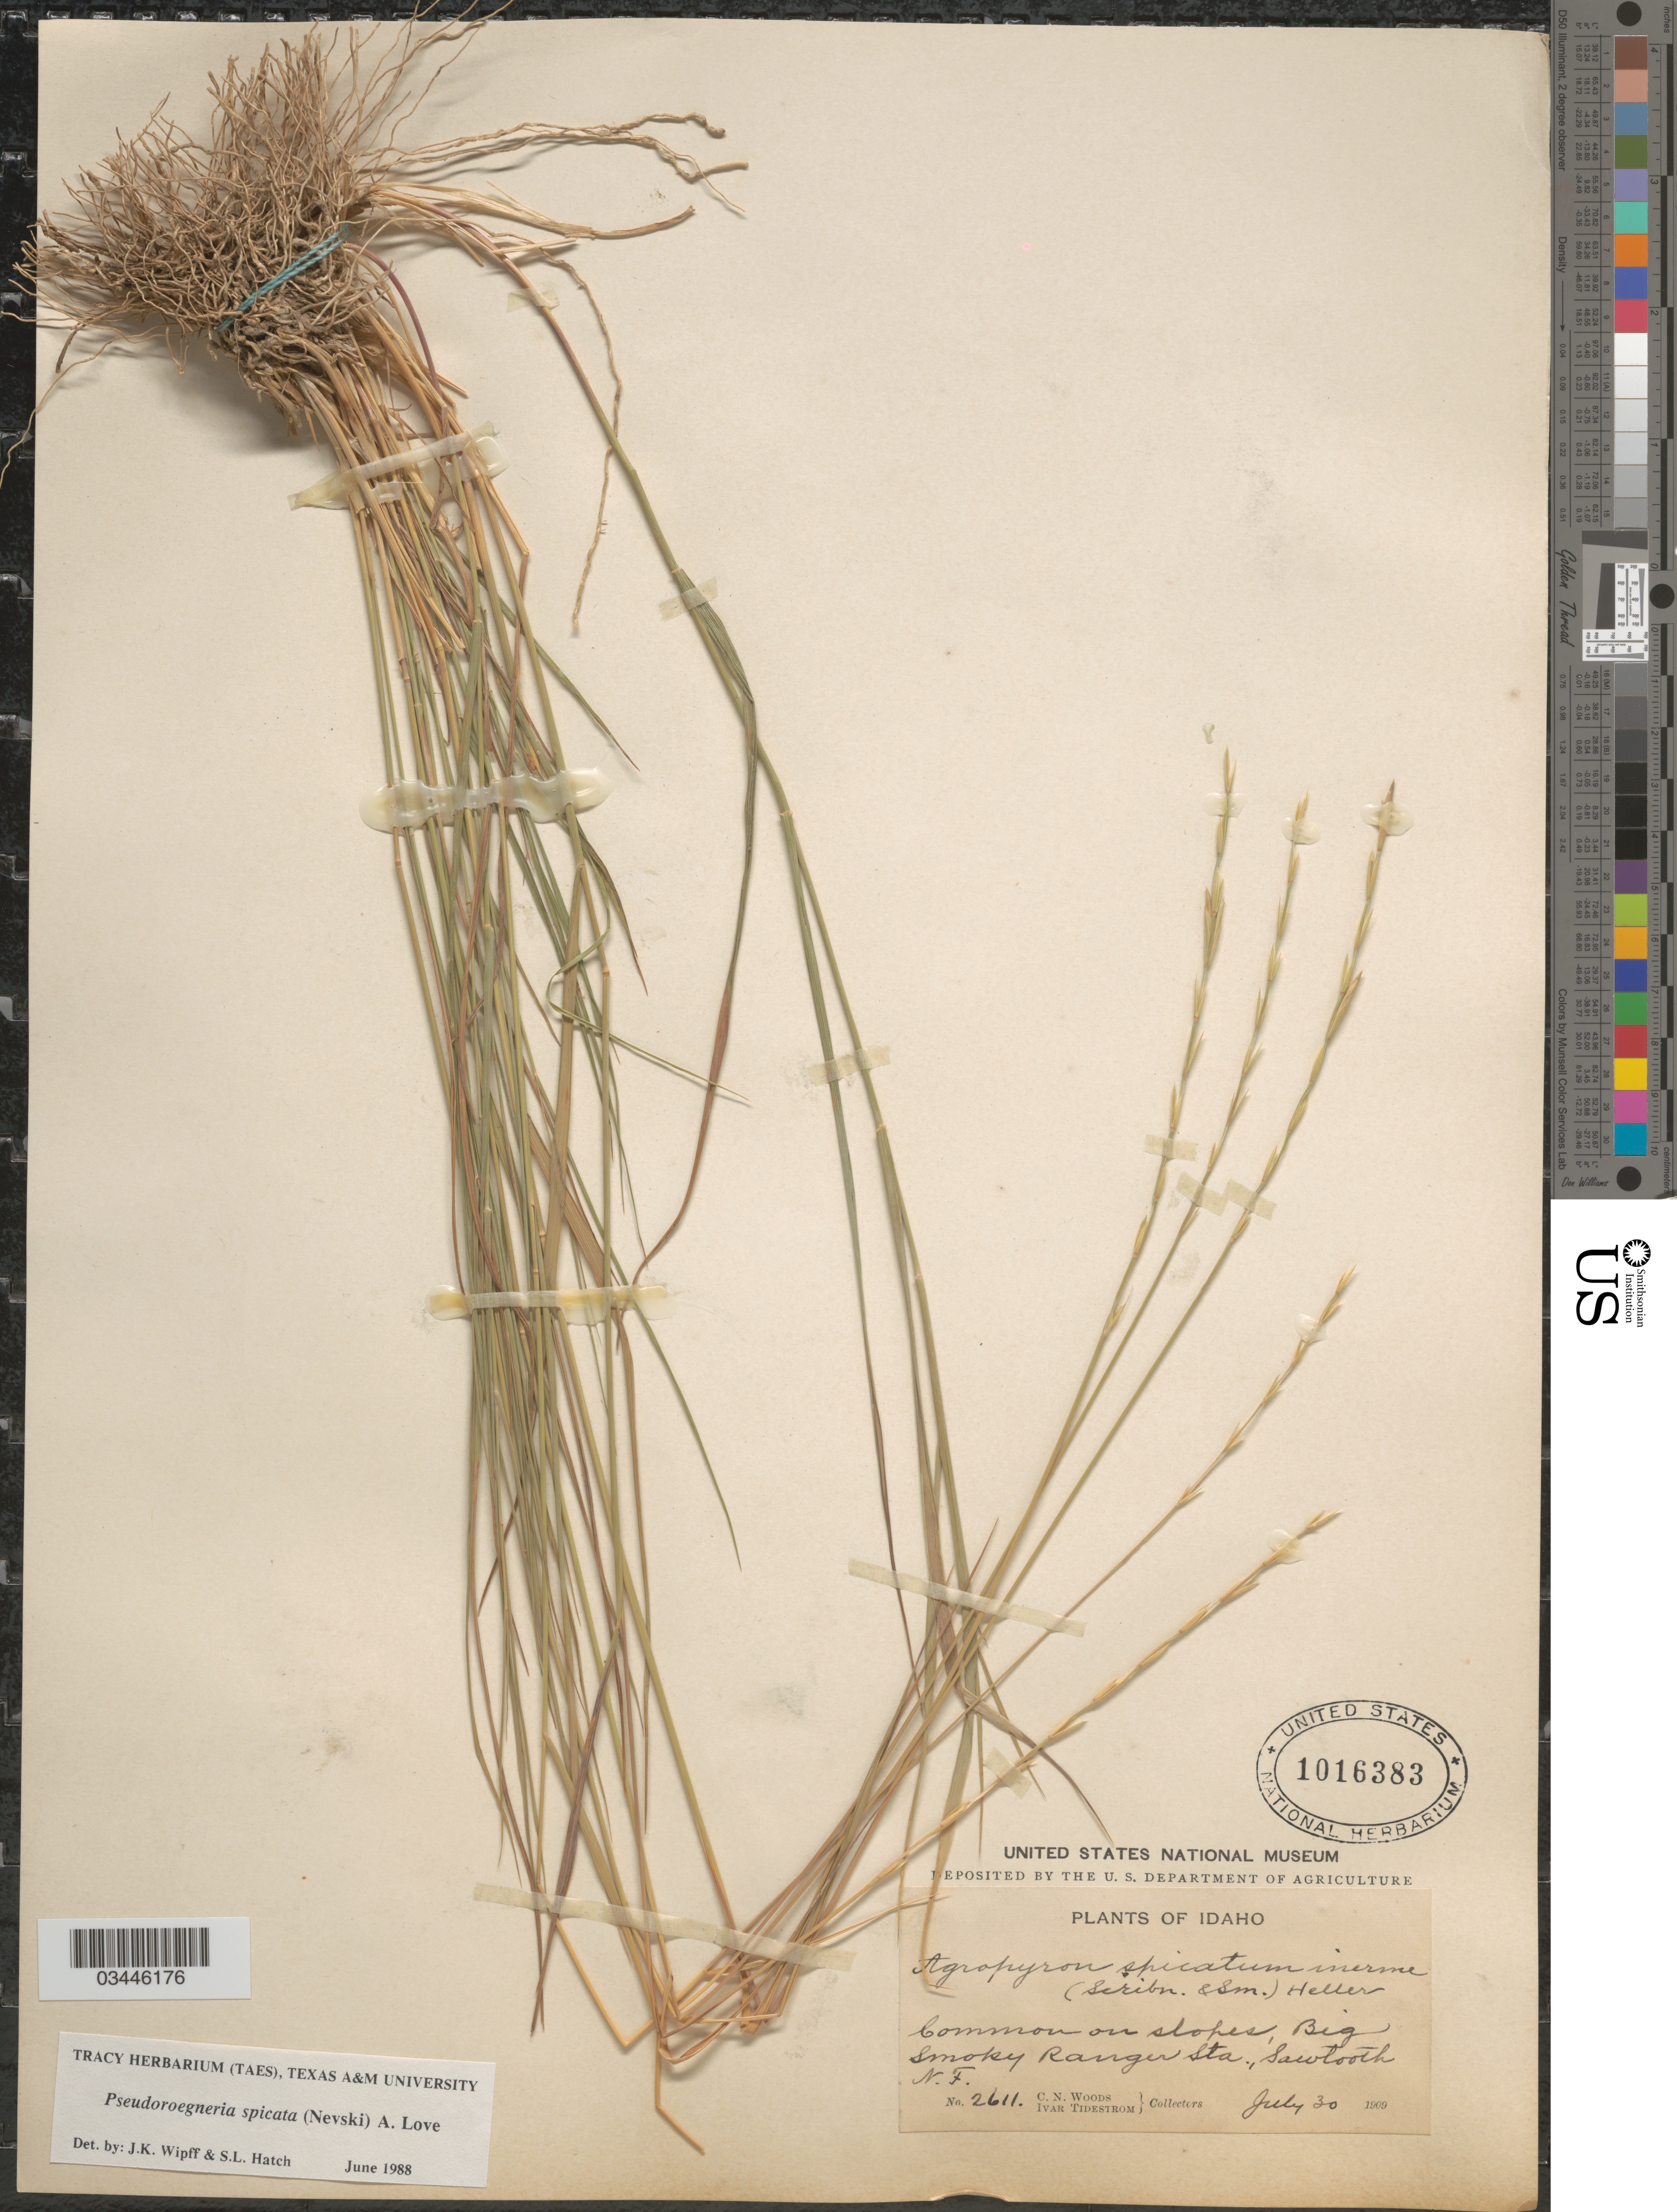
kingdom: Plantae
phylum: Tracheophyta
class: Liliopsida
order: Poales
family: Poaceae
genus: Pseudoroegneria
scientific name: Pseudoroegneria spicata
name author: (Pursh) Á. Löve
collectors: C. Woods & I. F. Tidestrom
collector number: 2611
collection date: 1909-07-30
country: United States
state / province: Idaho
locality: Common on slopes, Big Smoky Ranger Sta., Sawtooth N.F.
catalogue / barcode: US 1016383